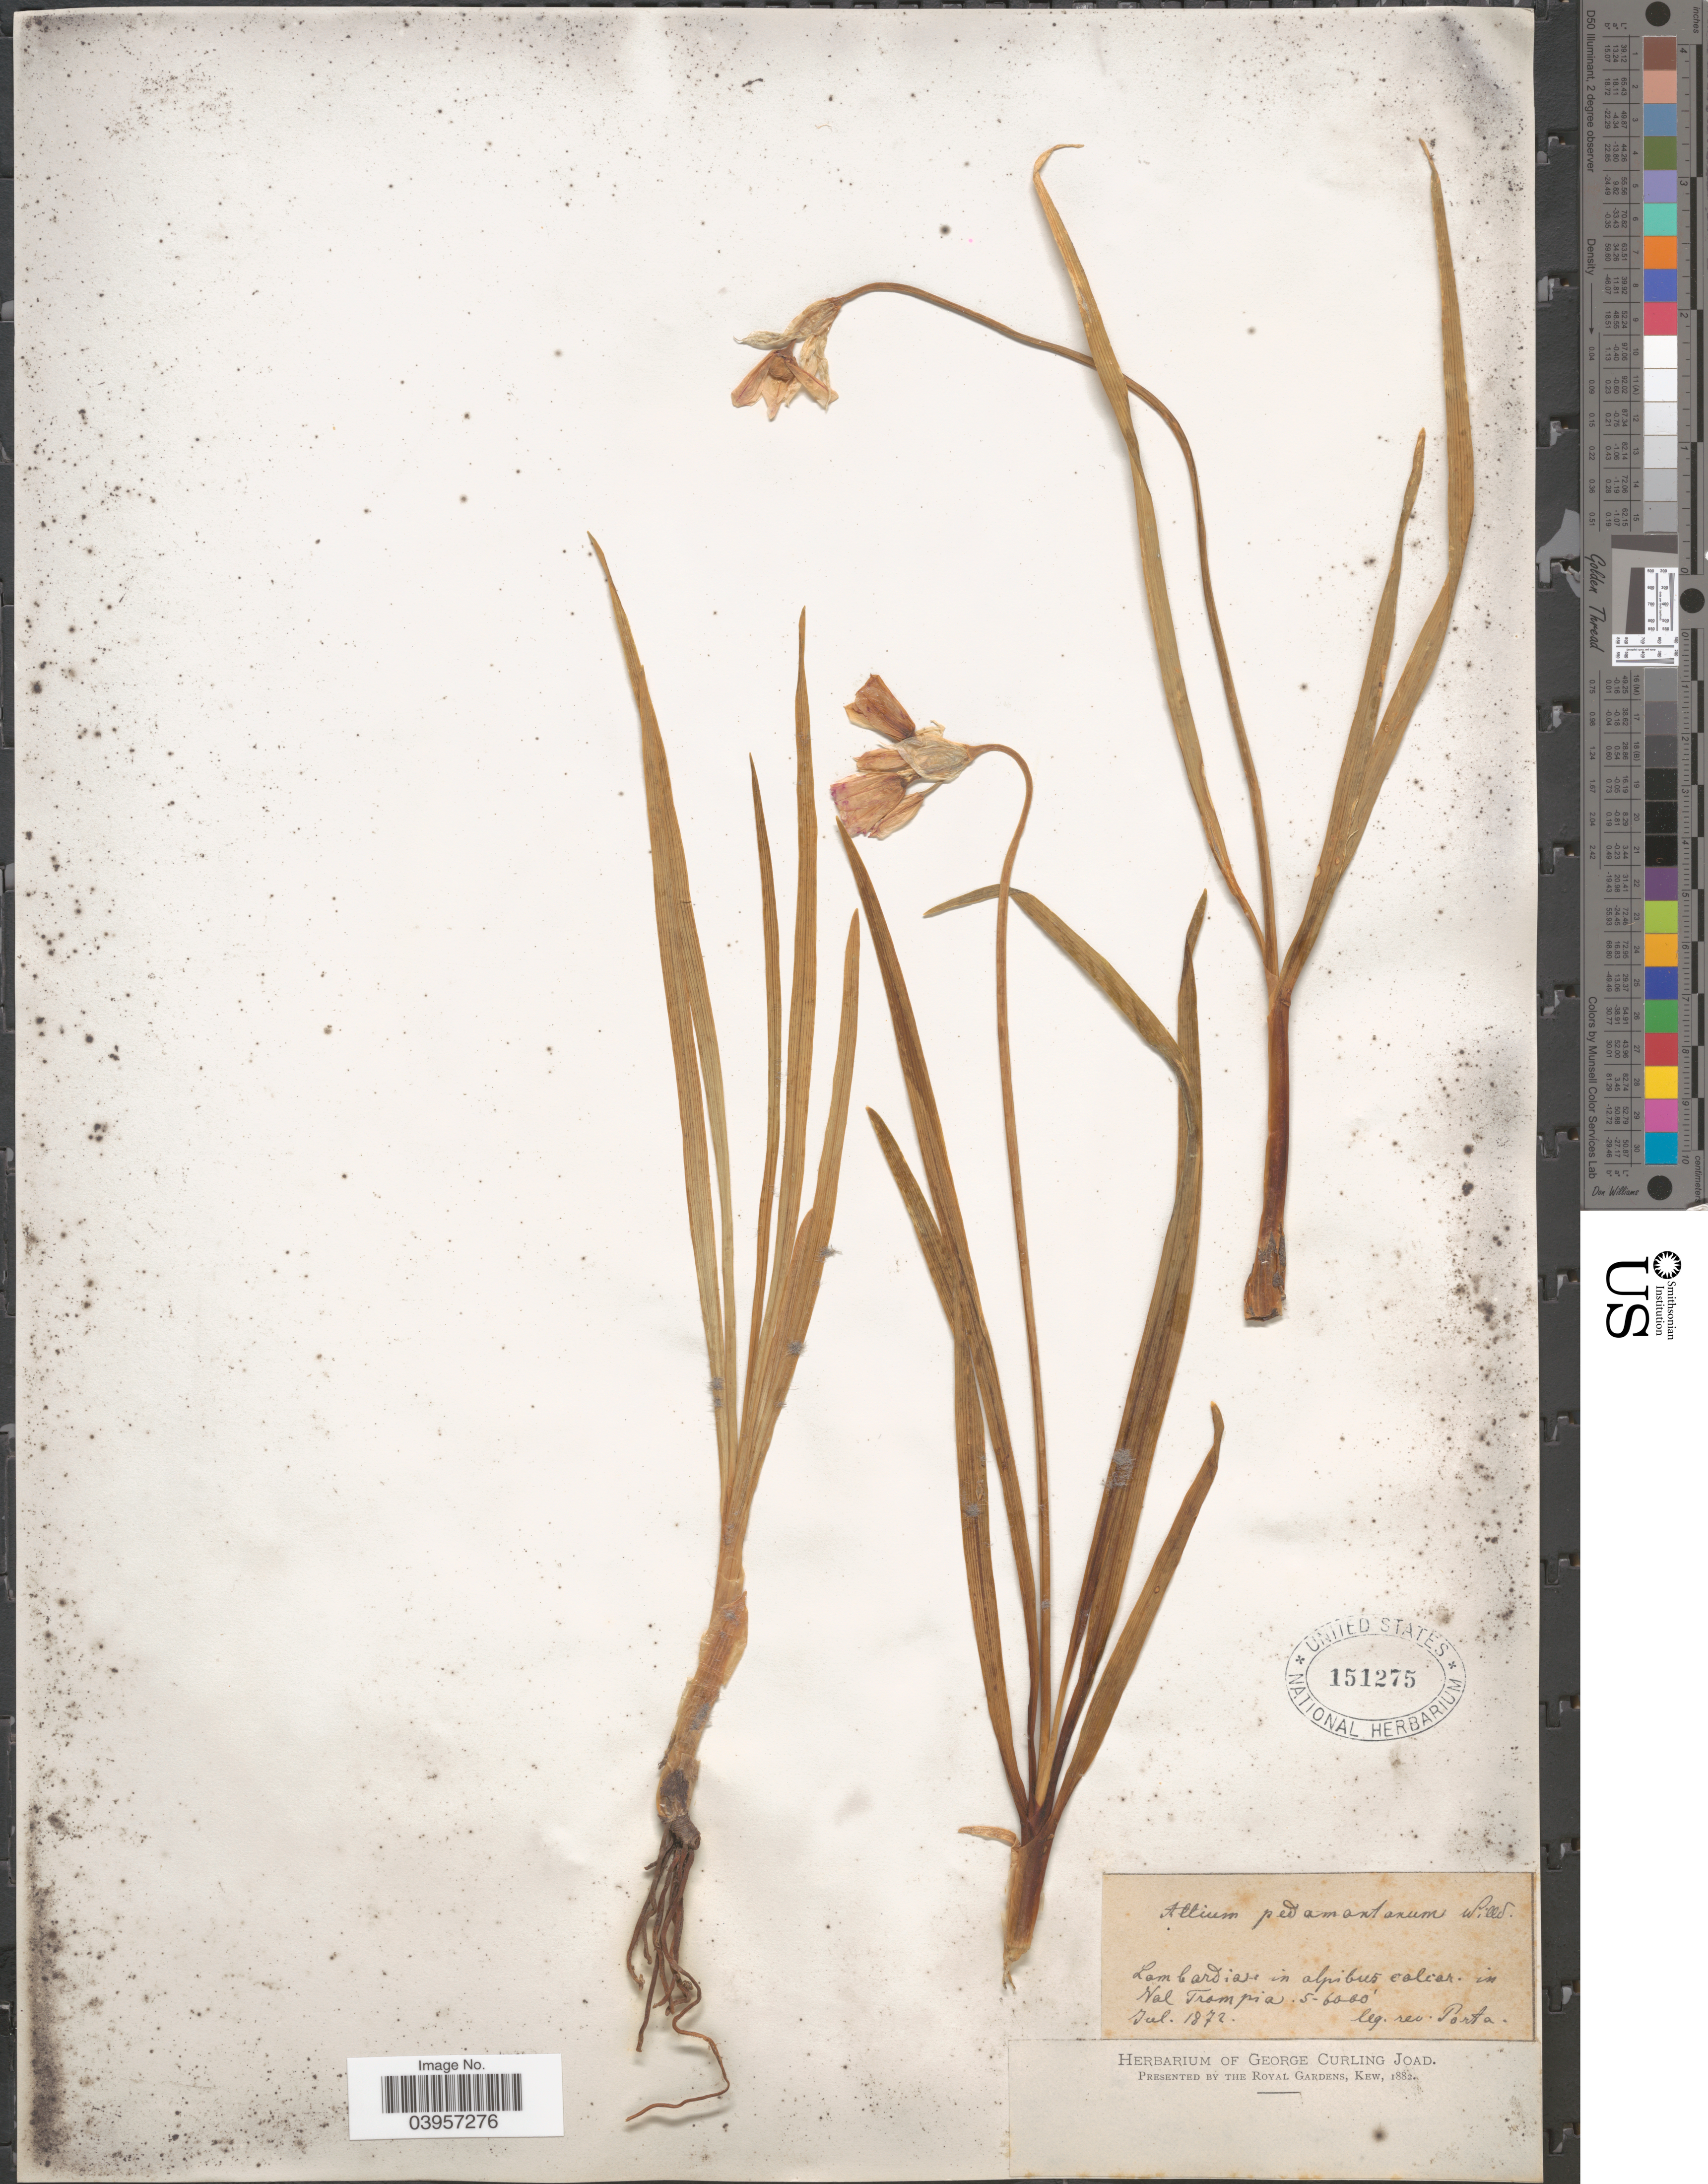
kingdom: Plantae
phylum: Tracheophyta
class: Liliopsida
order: Asparagales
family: Amaryllidaceae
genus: Allium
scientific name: Allium pedemontanum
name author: Willd.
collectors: -- Porta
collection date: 1872-07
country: Italy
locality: Lombardiase in alpibus calcar in Val Trompia.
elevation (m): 1524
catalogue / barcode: US 151275